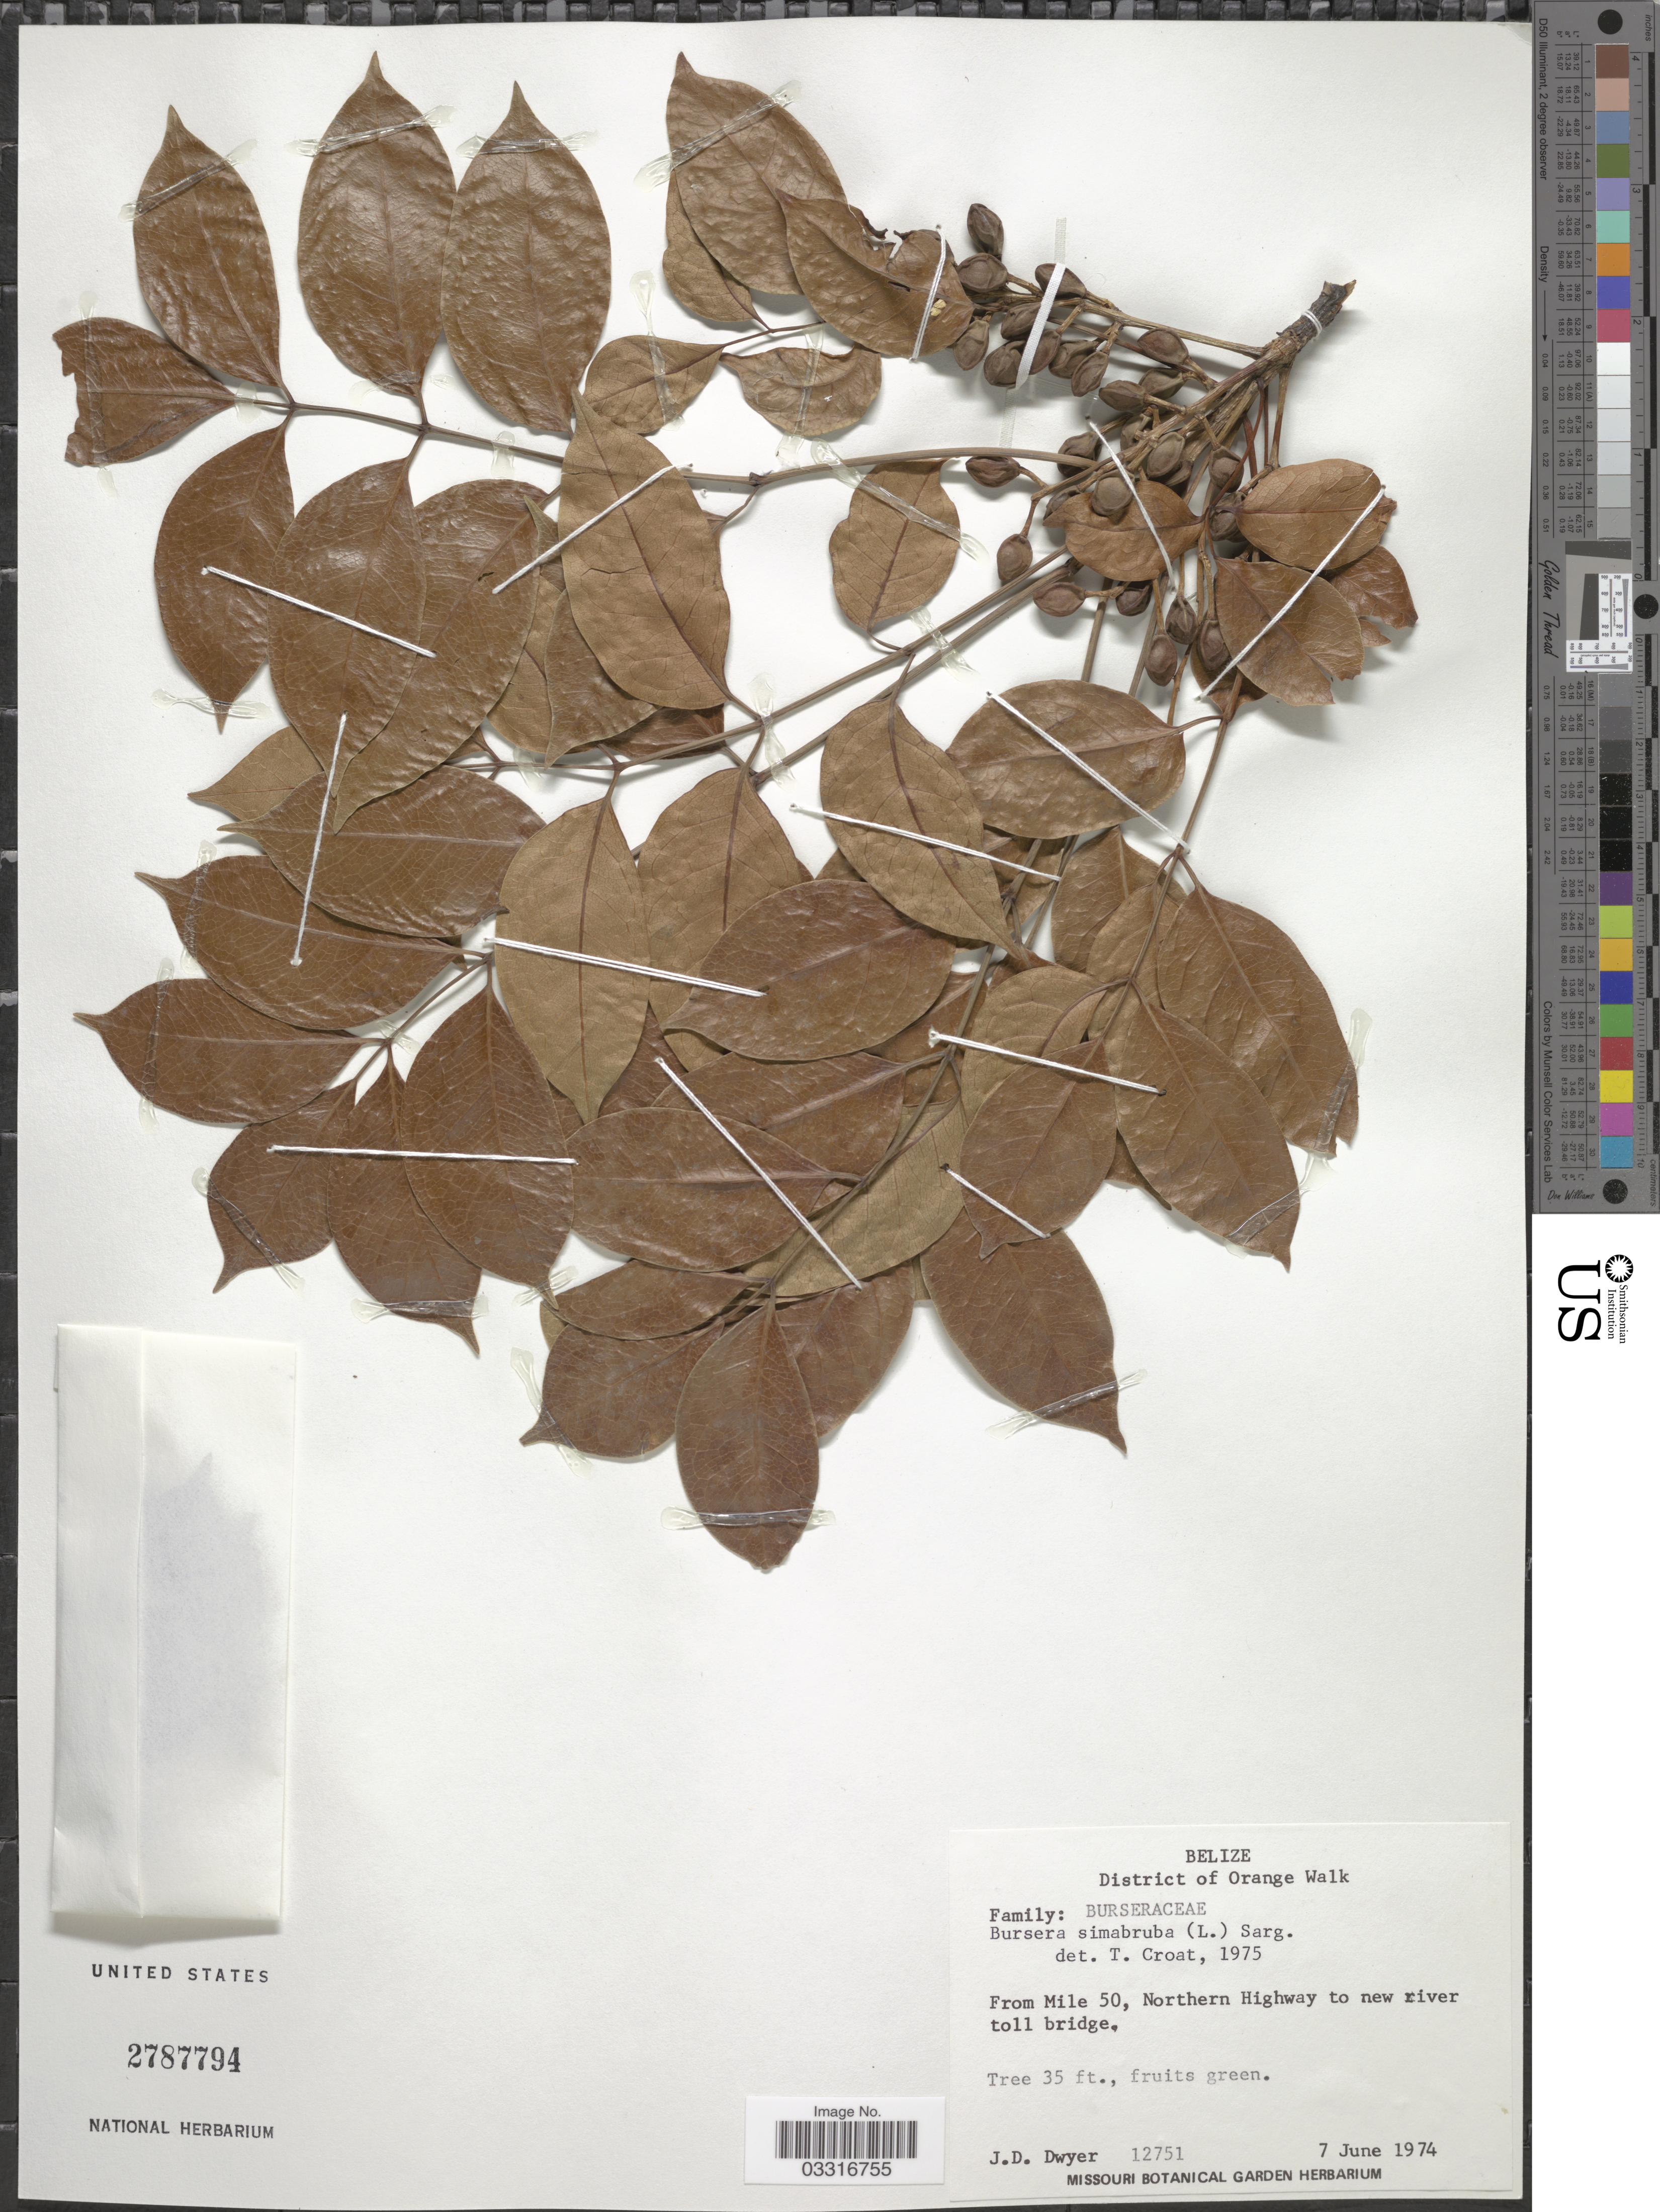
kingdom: Plantae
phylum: Tracheophyta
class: Magnoliopsida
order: Sapindales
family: Burseraceae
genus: Bursera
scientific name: Bursera simaruba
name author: (L.) Sarg.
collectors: J. D. Dwyer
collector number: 12751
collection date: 1974-06-07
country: Belize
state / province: Orange Walk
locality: District of Orange Walk, From Mile 50, Northern Highway to new river toll bridge.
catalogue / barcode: US 2787794